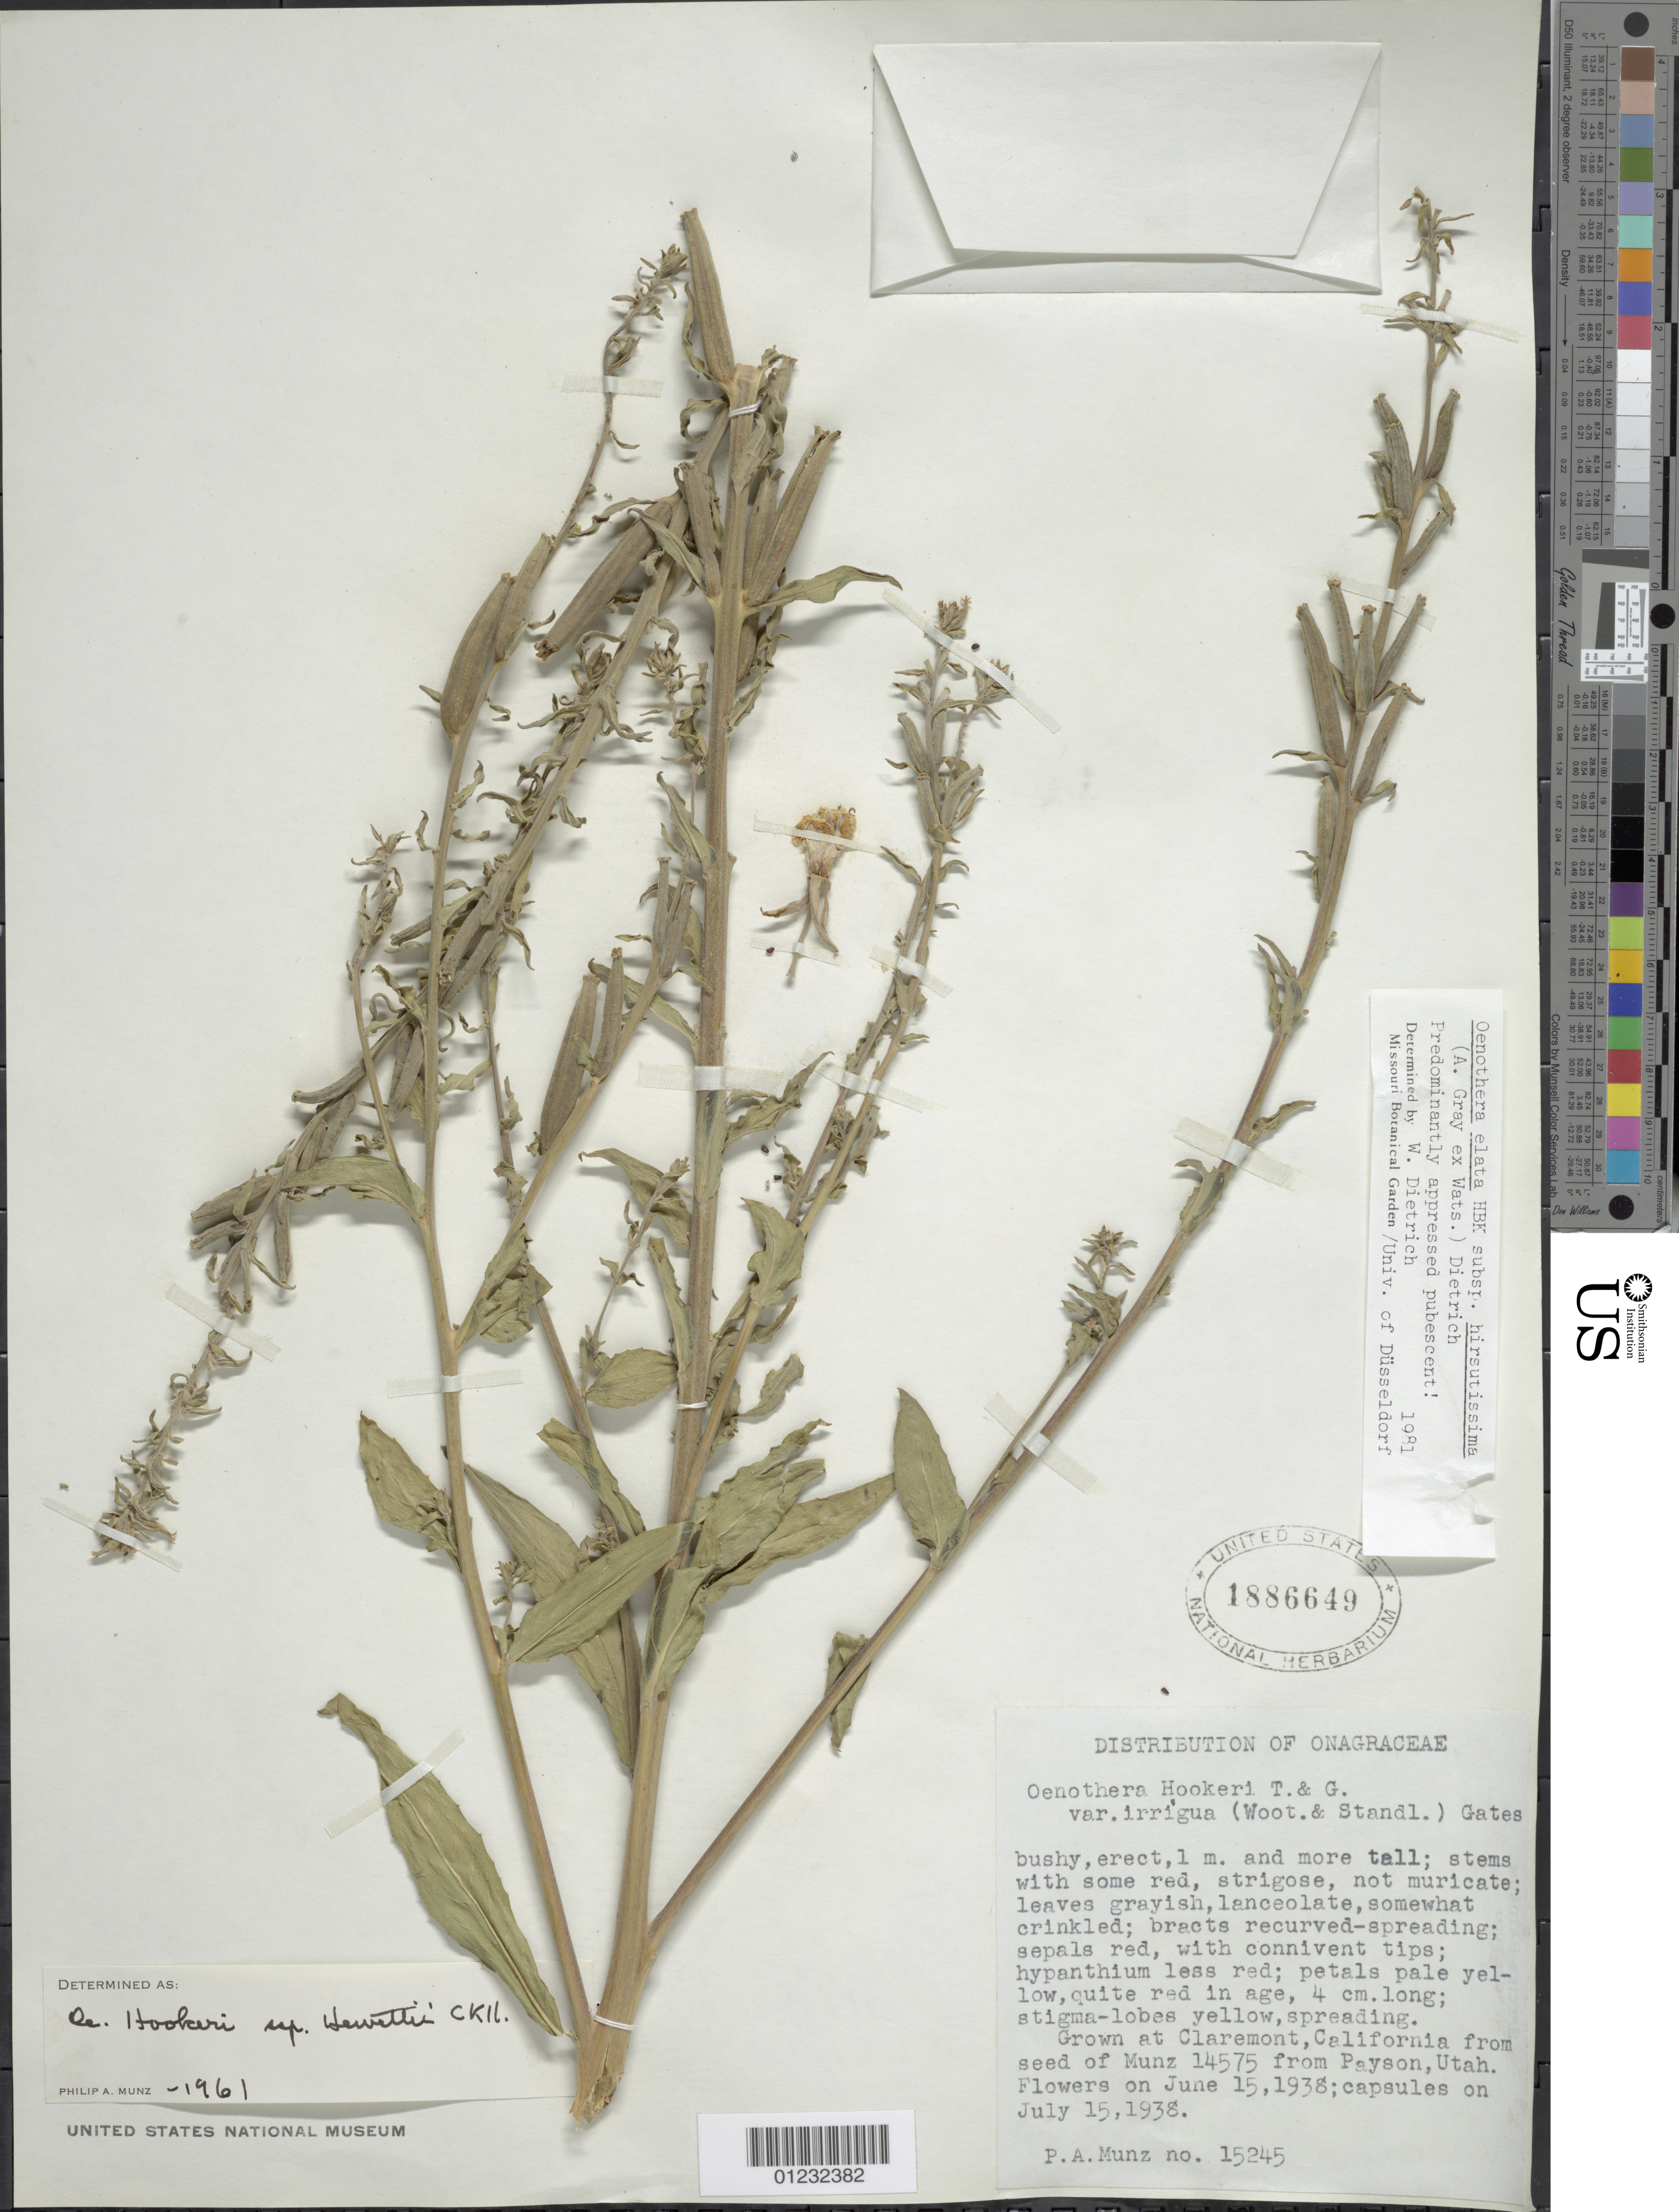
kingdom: Plantae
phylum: Tracheophyta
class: Magnoliopsida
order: Myrtales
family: Onagraceae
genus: Oenothera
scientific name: Oenothera elata subsp. hirsutissima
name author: (A. Gray ex S. Watson) W. Dietr.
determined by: Dietrich, W.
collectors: P. A. Munz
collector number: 15245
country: United States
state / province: California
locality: Claremont.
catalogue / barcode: US 1886649